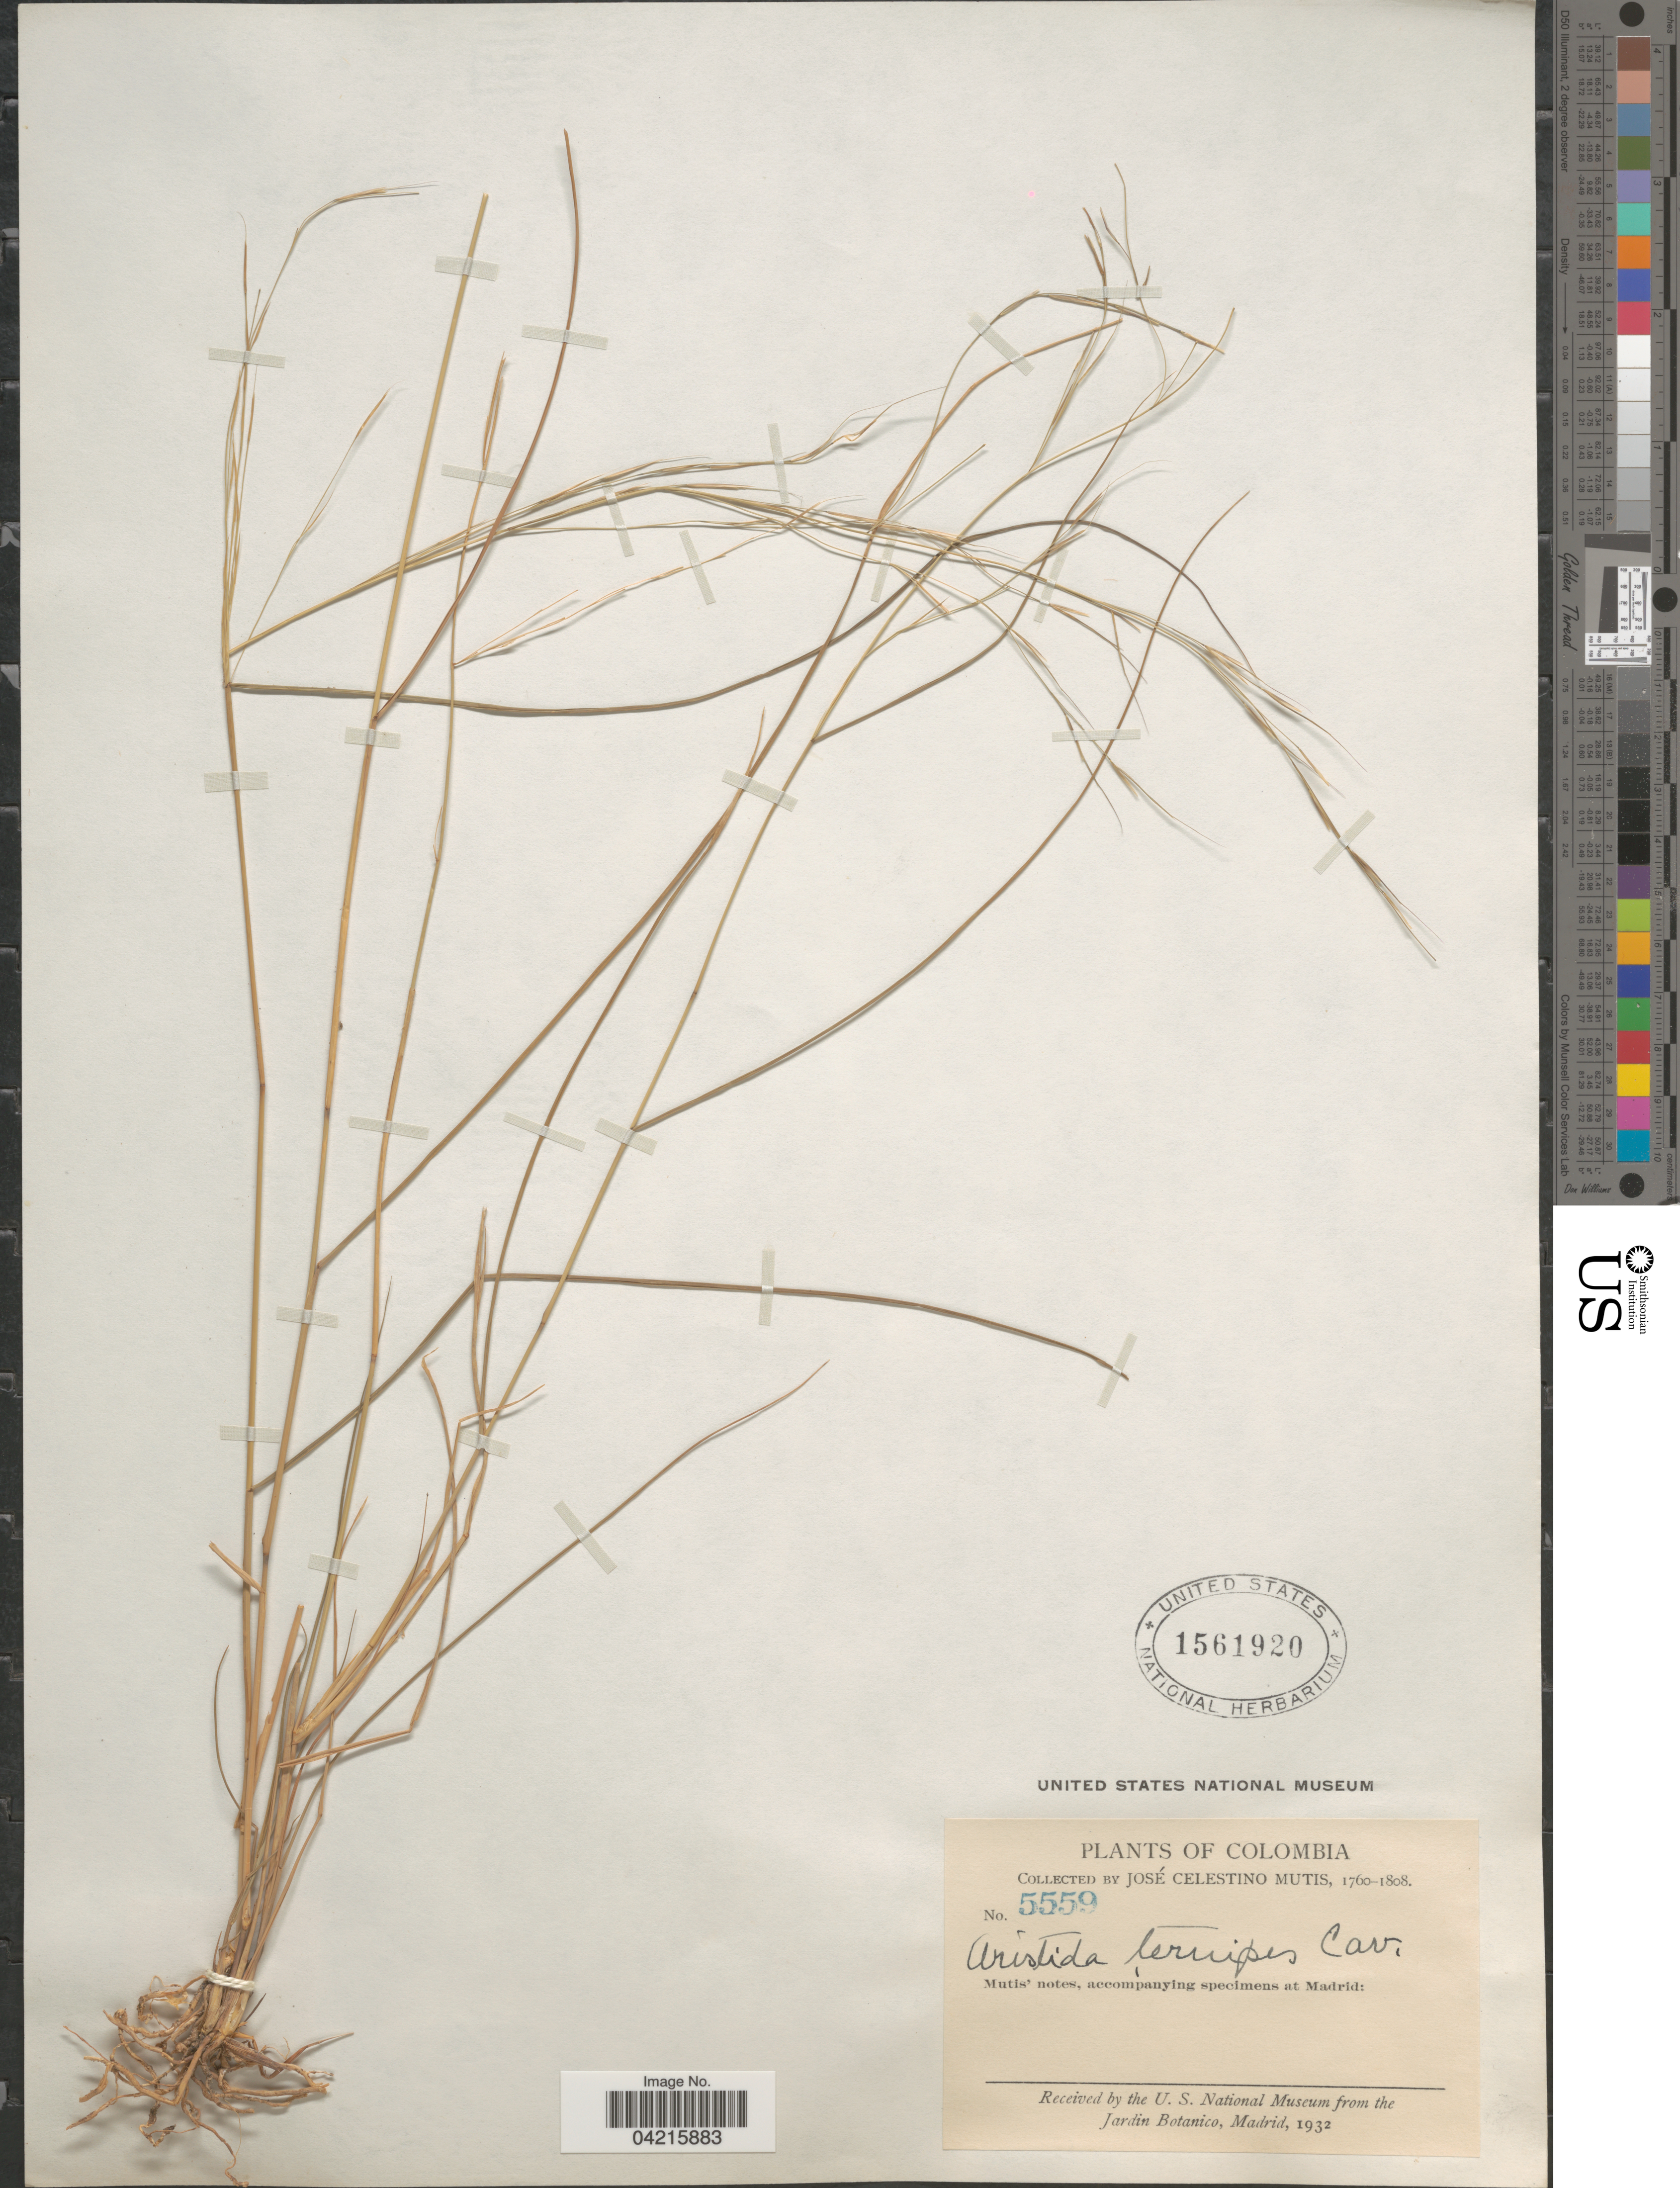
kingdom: Plantae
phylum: Tracheophyta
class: Liliopsida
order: Poales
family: Poaceae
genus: Aristida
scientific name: Aristida ternipes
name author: Cav.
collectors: J. C. B. Mutis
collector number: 5559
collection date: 1760/1808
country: Colombia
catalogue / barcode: US 1561920